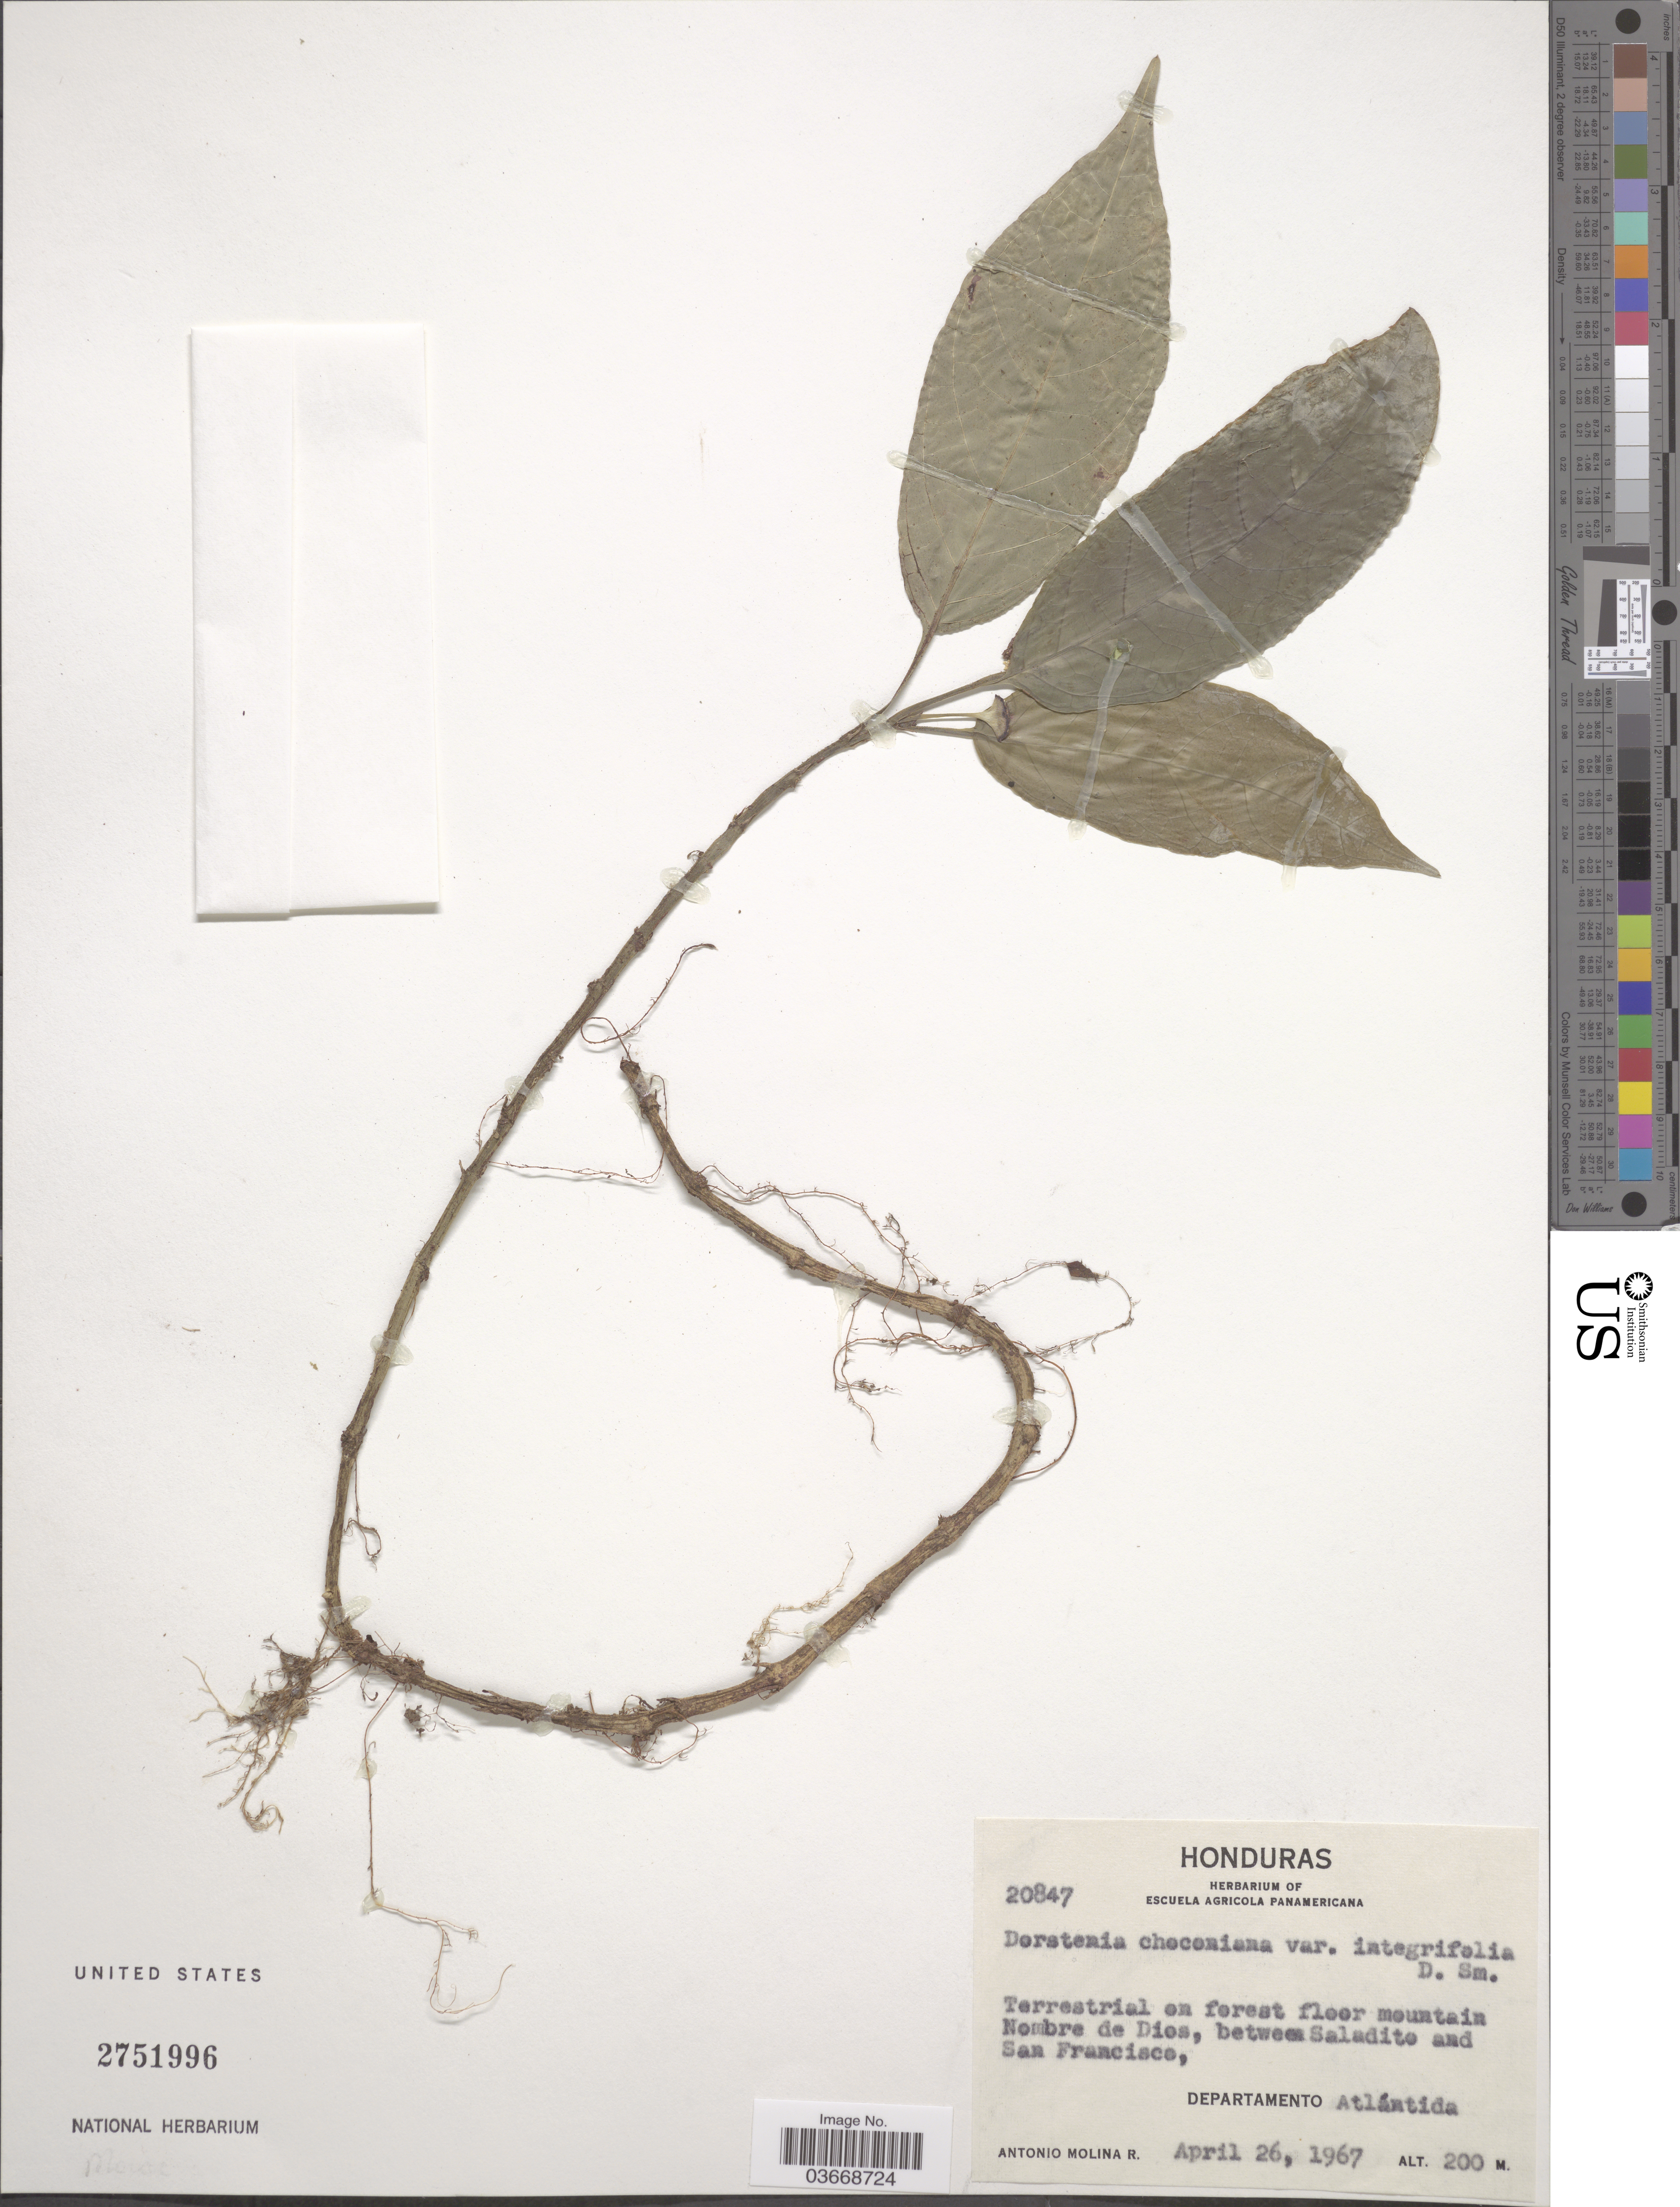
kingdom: Plantae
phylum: Tracheophyta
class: Magnoliopsida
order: Rosales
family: Moraceae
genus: Dorstenia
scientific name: Dorstenia choconiana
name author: S. Watson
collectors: A. Molina R.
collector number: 20847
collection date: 1967-04-26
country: Honduras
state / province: Atlantida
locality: Terrestrial on forest floor mountain Nombre de Dios, between Saladito and San Francisco, Departamento Atlántida.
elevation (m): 200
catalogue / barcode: US 2751996